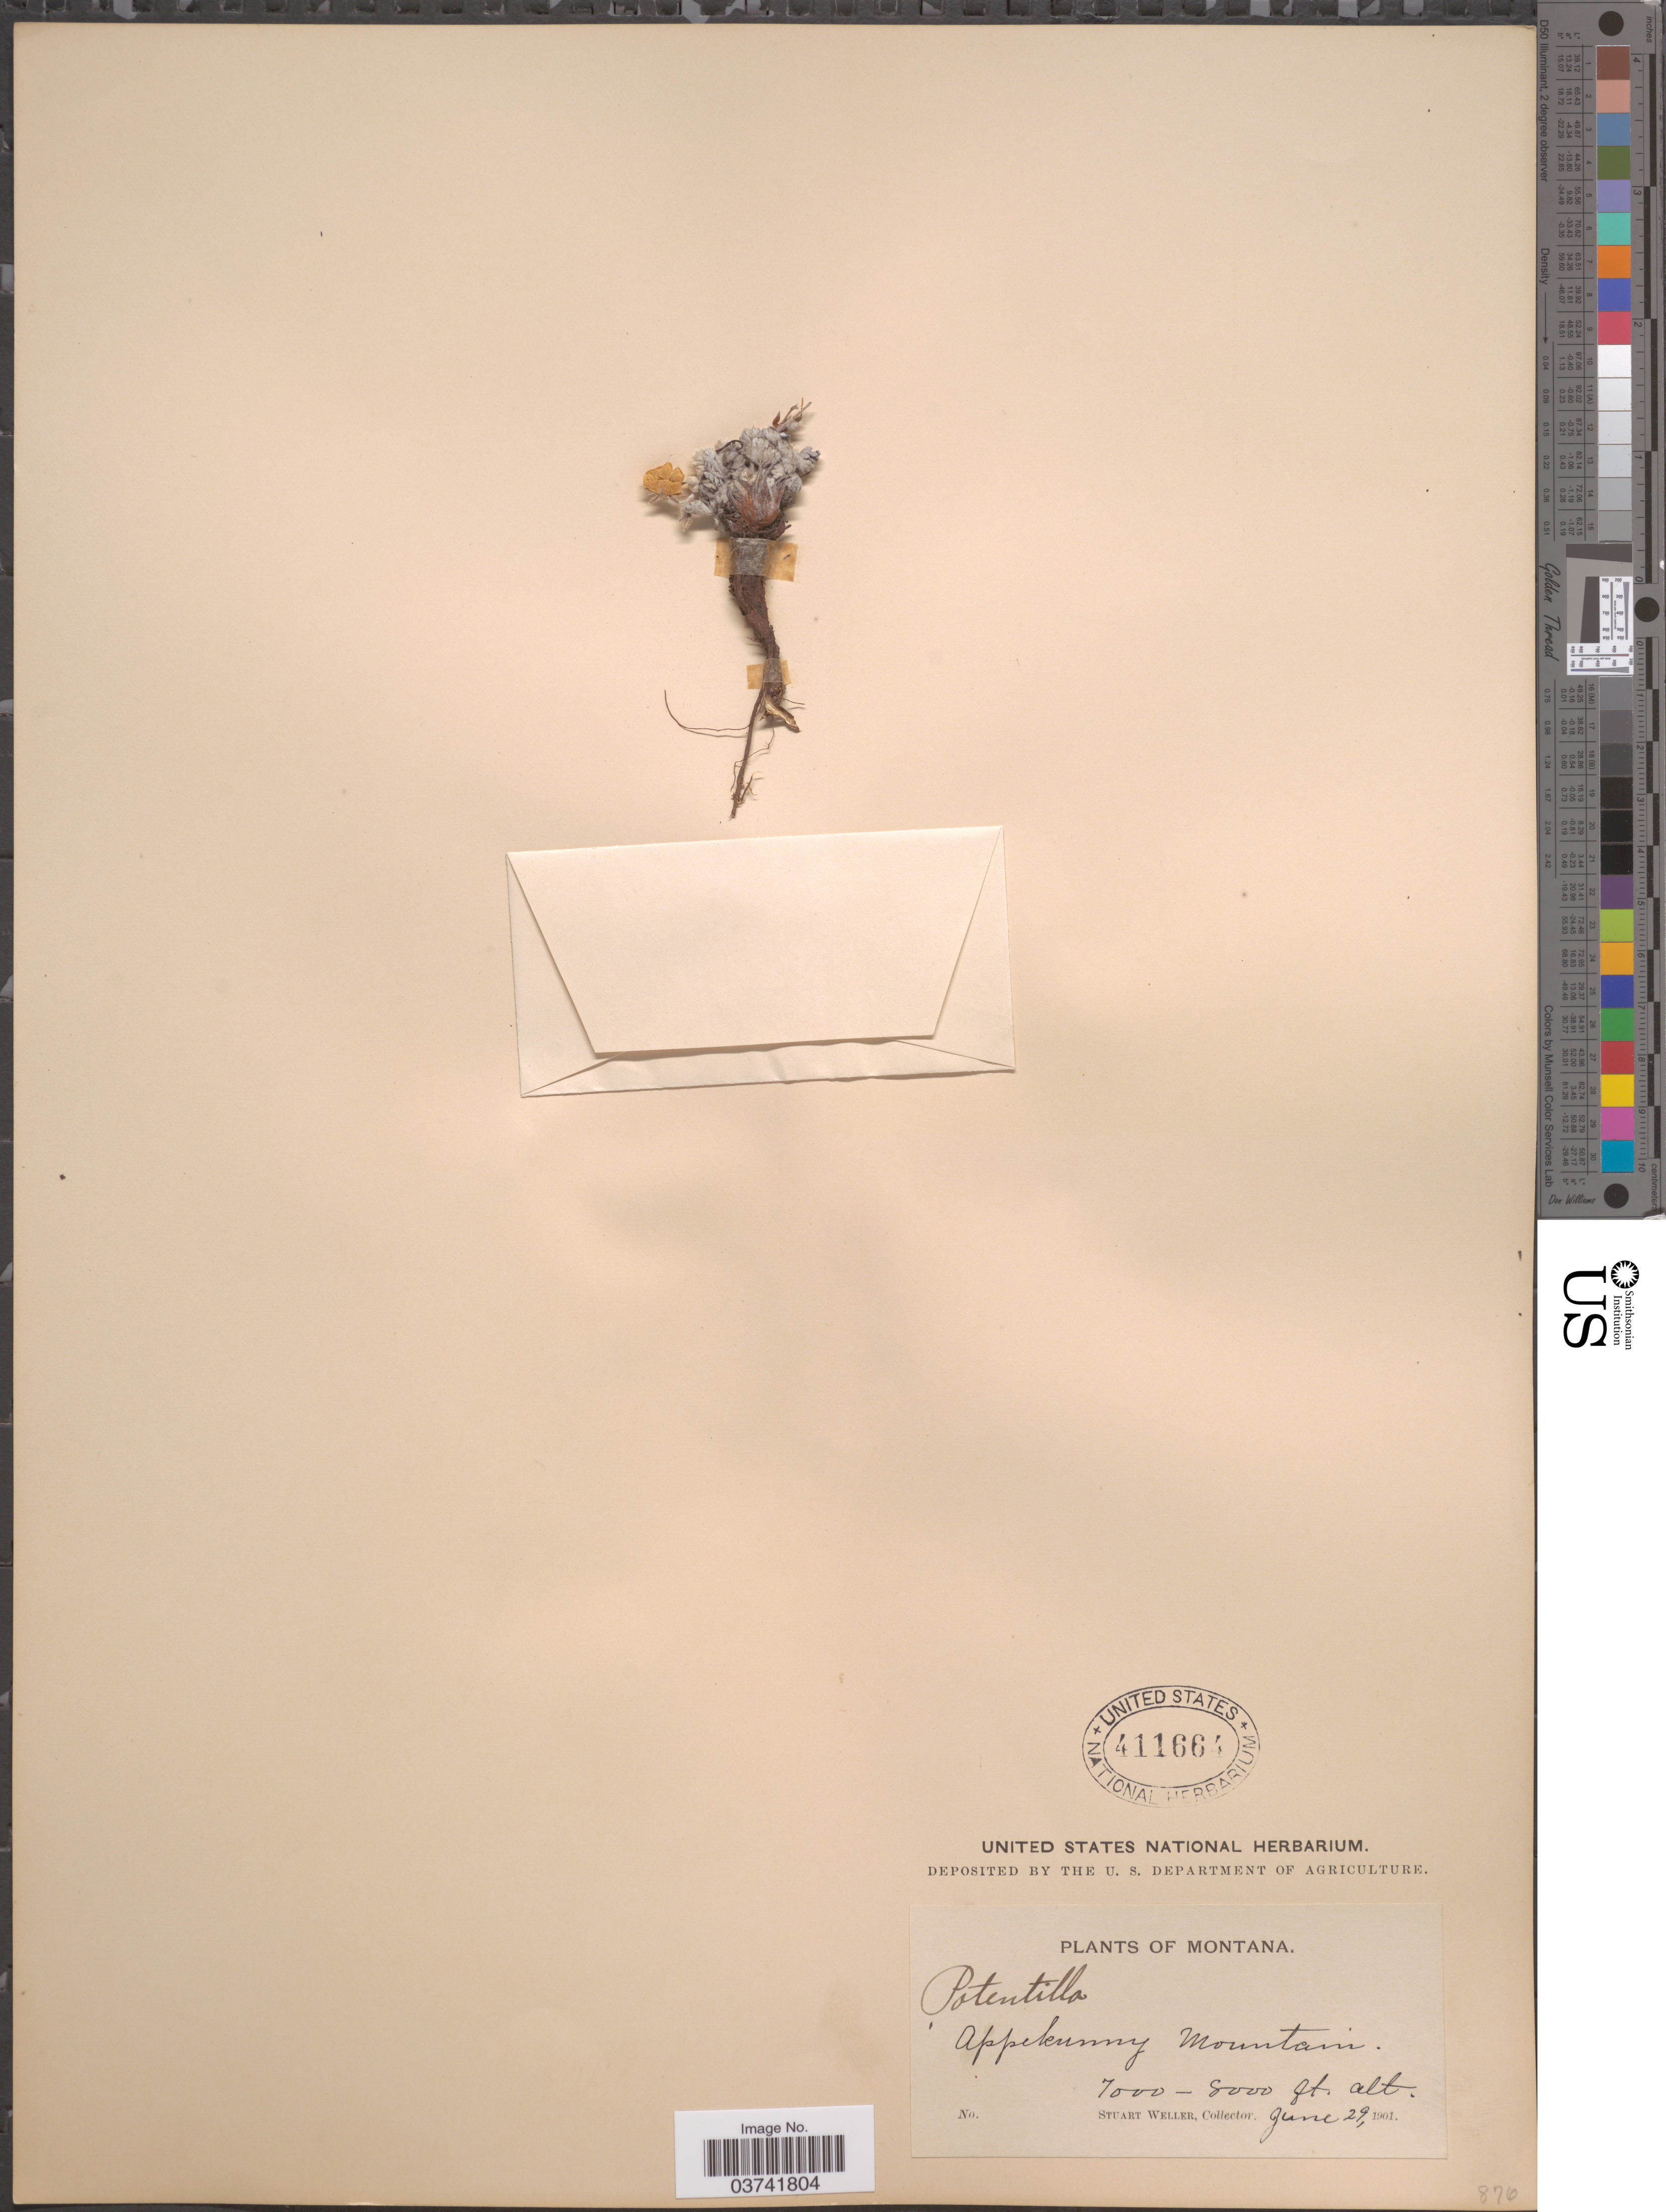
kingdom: Plantae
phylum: Tracheophyta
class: Magnoliopsida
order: Rosales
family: Rosaceae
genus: Potentilla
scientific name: Potentilla villosa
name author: Pall. ex Pursh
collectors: S. Weller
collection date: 1901-06-29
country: United States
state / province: Montana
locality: Appekunny Mountain.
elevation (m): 2134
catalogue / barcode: US 411664